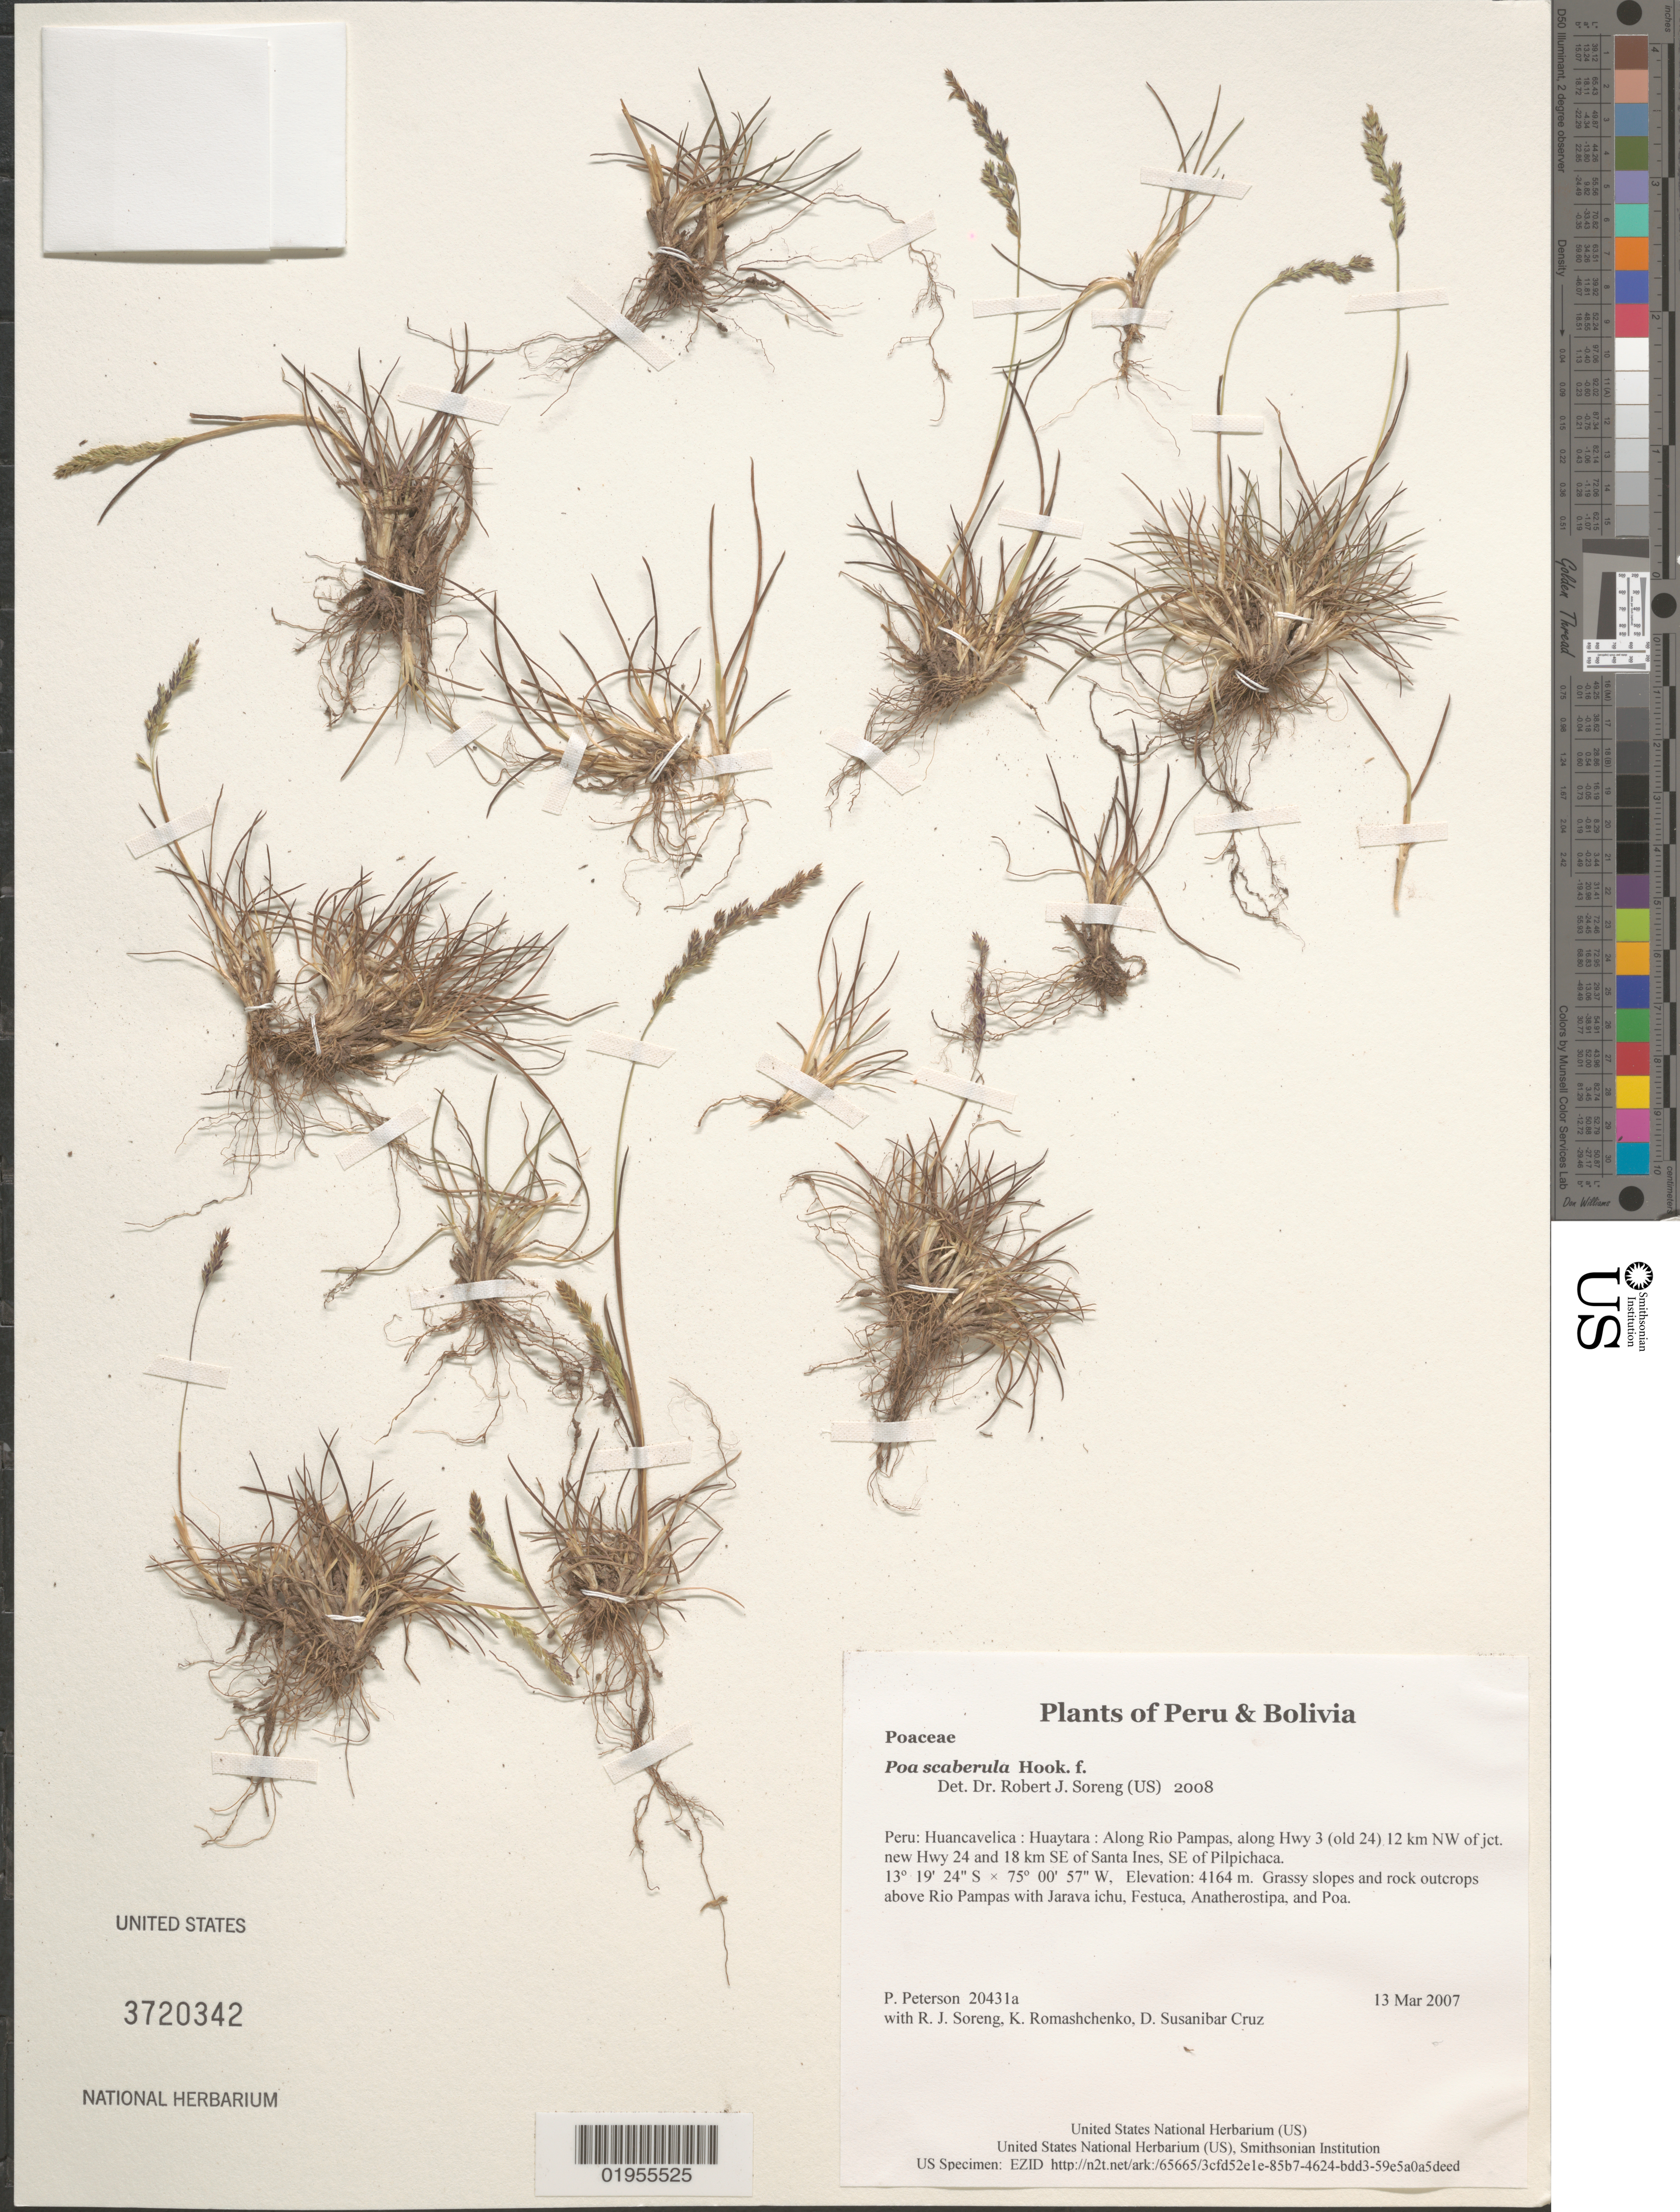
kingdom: Plantae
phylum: Tracheophyta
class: Liliopsida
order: Poales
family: Poaceae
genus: Poa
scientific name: Poa scaberula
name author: Hook. f.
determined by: Soreng, Robert J., Research Associate (BOT), Smithsonian Institution - National Museum of Natural History (UNITED STATES)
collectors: P. M. Peterson, R. J. Soreng, K. Romashchenko & D. Susanibar Cruz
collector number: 20431a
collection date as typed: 13 Mar 2007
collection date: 2007-03-13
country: Peru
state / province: Huancavelica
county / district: Huaytara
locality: Along Rio Pampas, along Hwy 3 (old 24) 12 km NW of jct. new Hwy 24 and 18 km SE of Santa Ines, SE of Pilpichaca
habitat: Grassy slopes and rock outcrops above Rio Pampas with Jarava ichu, Festuca, Anatherostipa, and Poa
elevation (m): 4164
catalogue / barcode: US 3720342